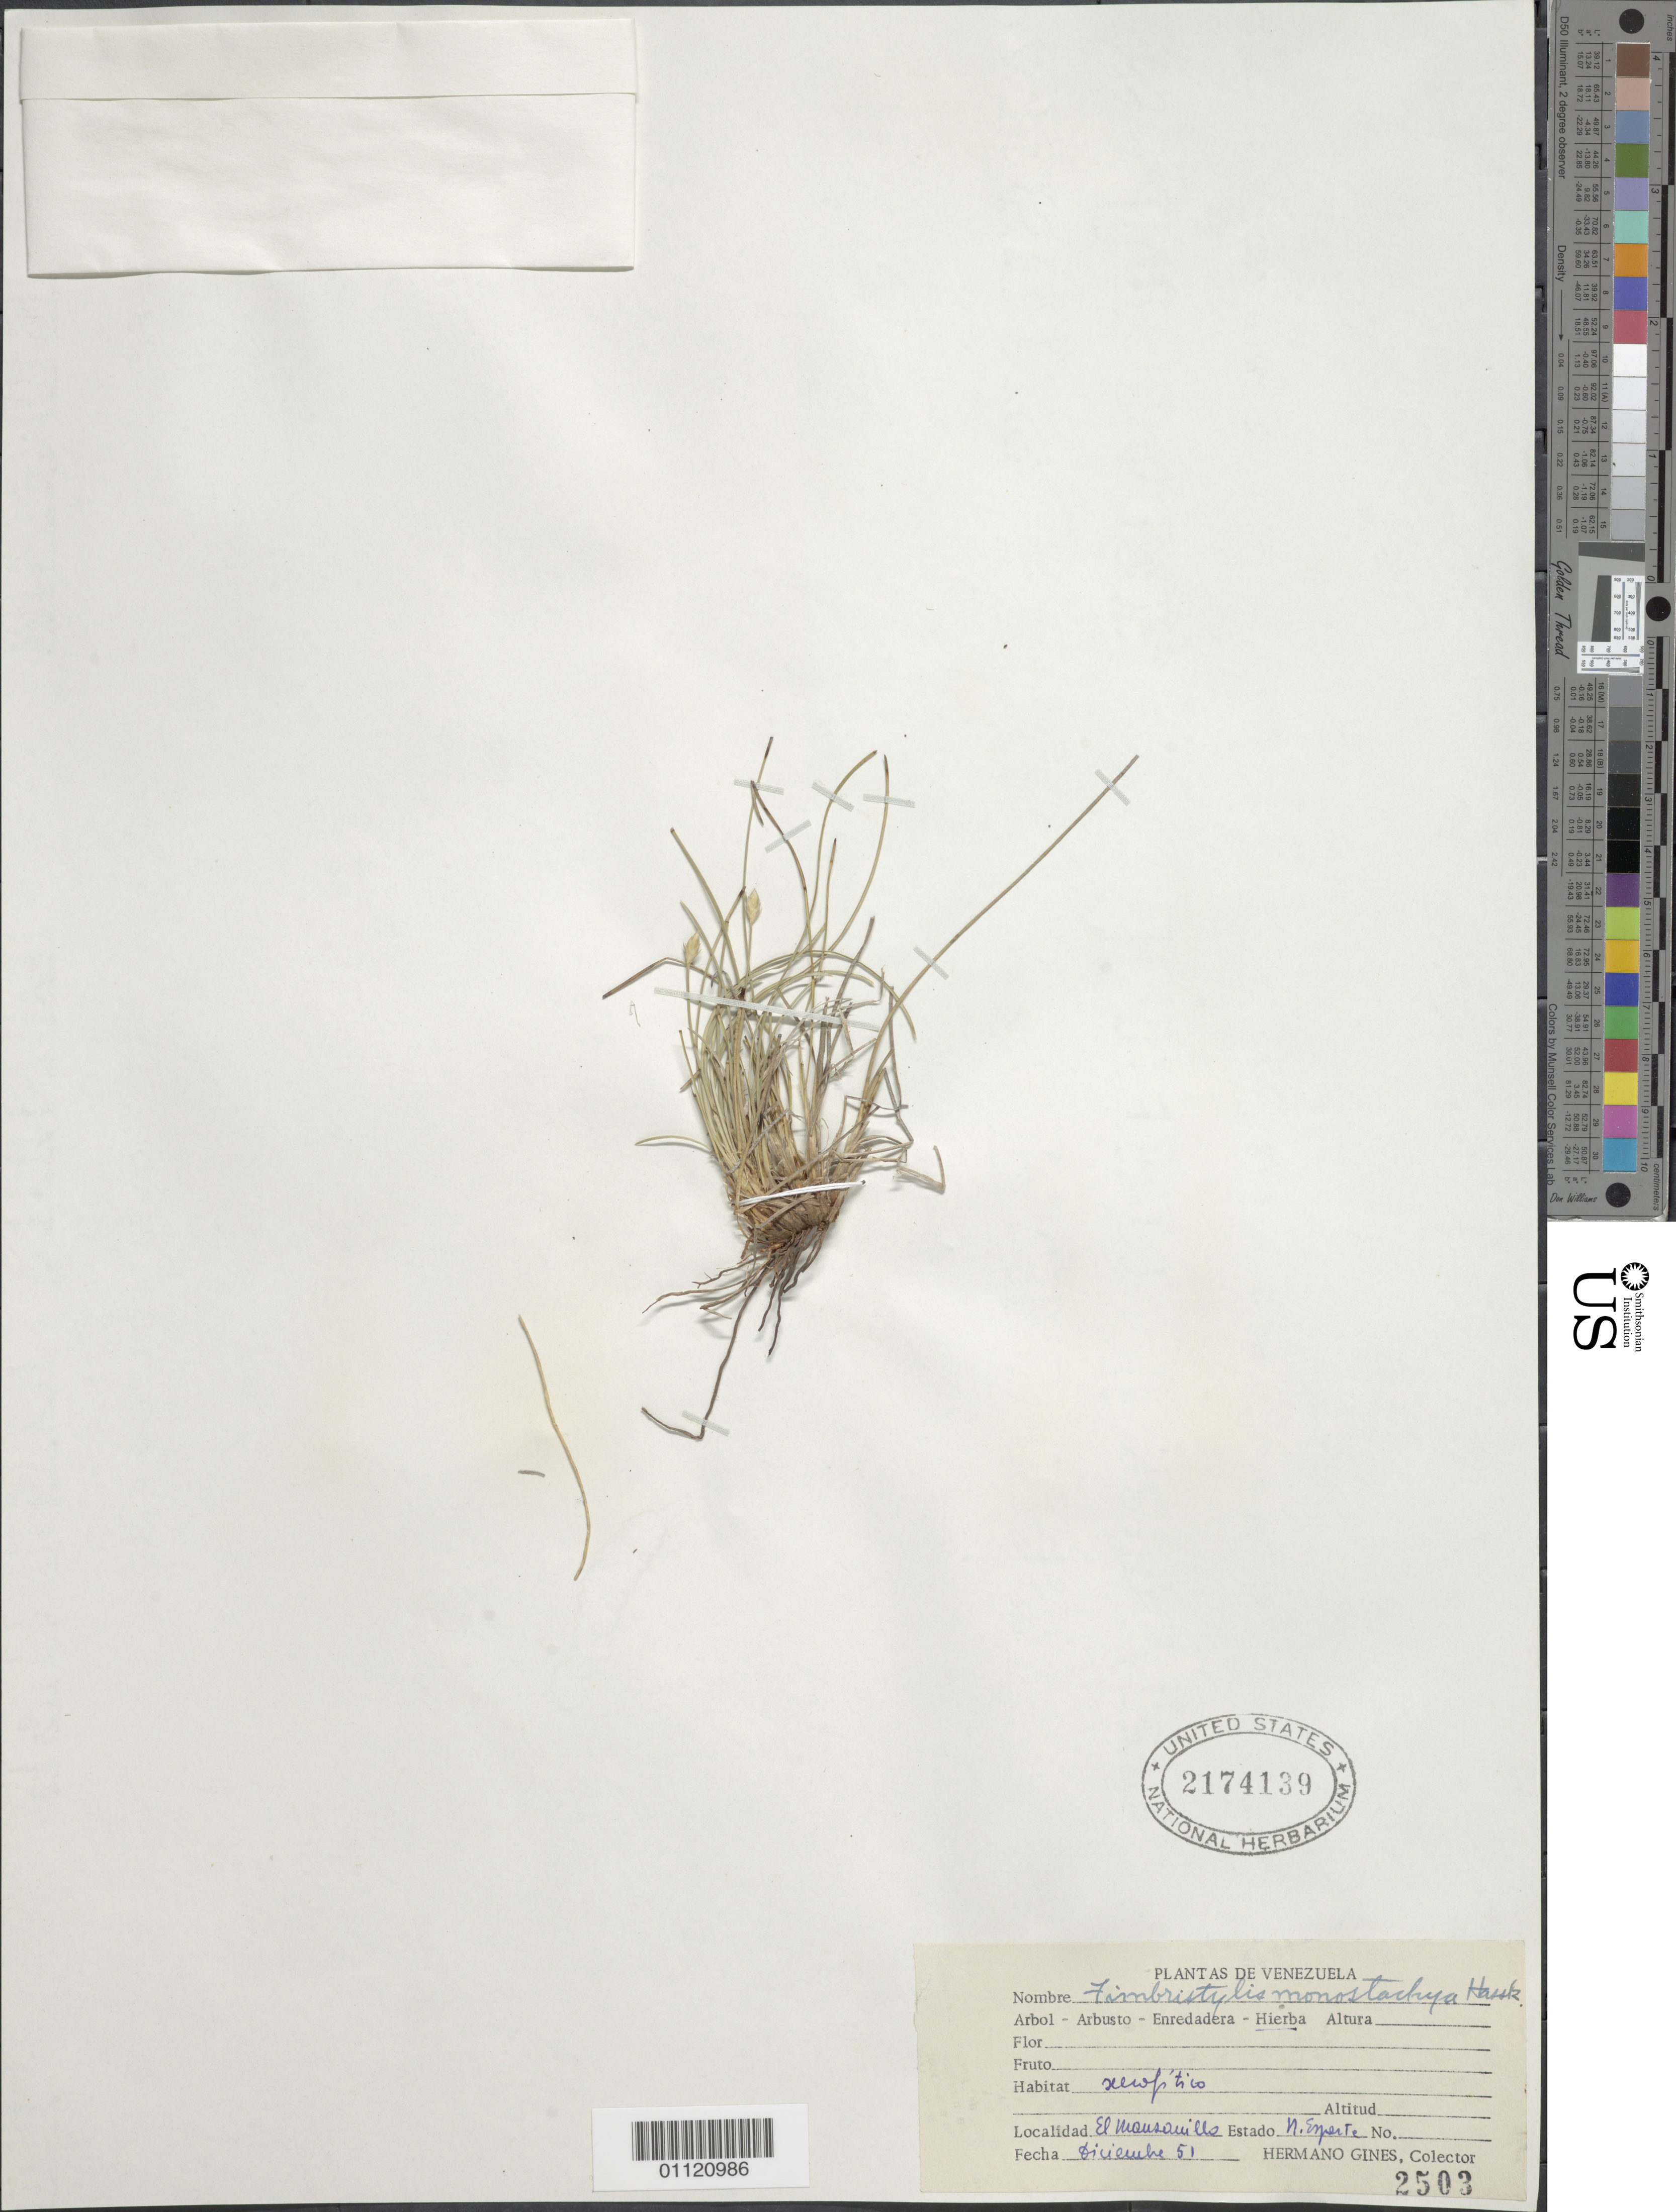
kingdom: Plantae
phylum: Tracheophyta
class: Liliopsida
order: Poales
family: Cyperaceae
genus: Abildgaardia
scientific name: Abildgaardia ovata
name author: (Burm. f.) Kral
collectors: Bro. Gines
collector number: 2503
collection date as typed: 01 Dec 1951 to 31 Dec 1951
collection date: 1951-12-01/1951-12-31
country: Venezuela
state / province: Nueva Esparta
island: Margarita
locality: El Mansanilla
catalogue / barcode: US 2174139